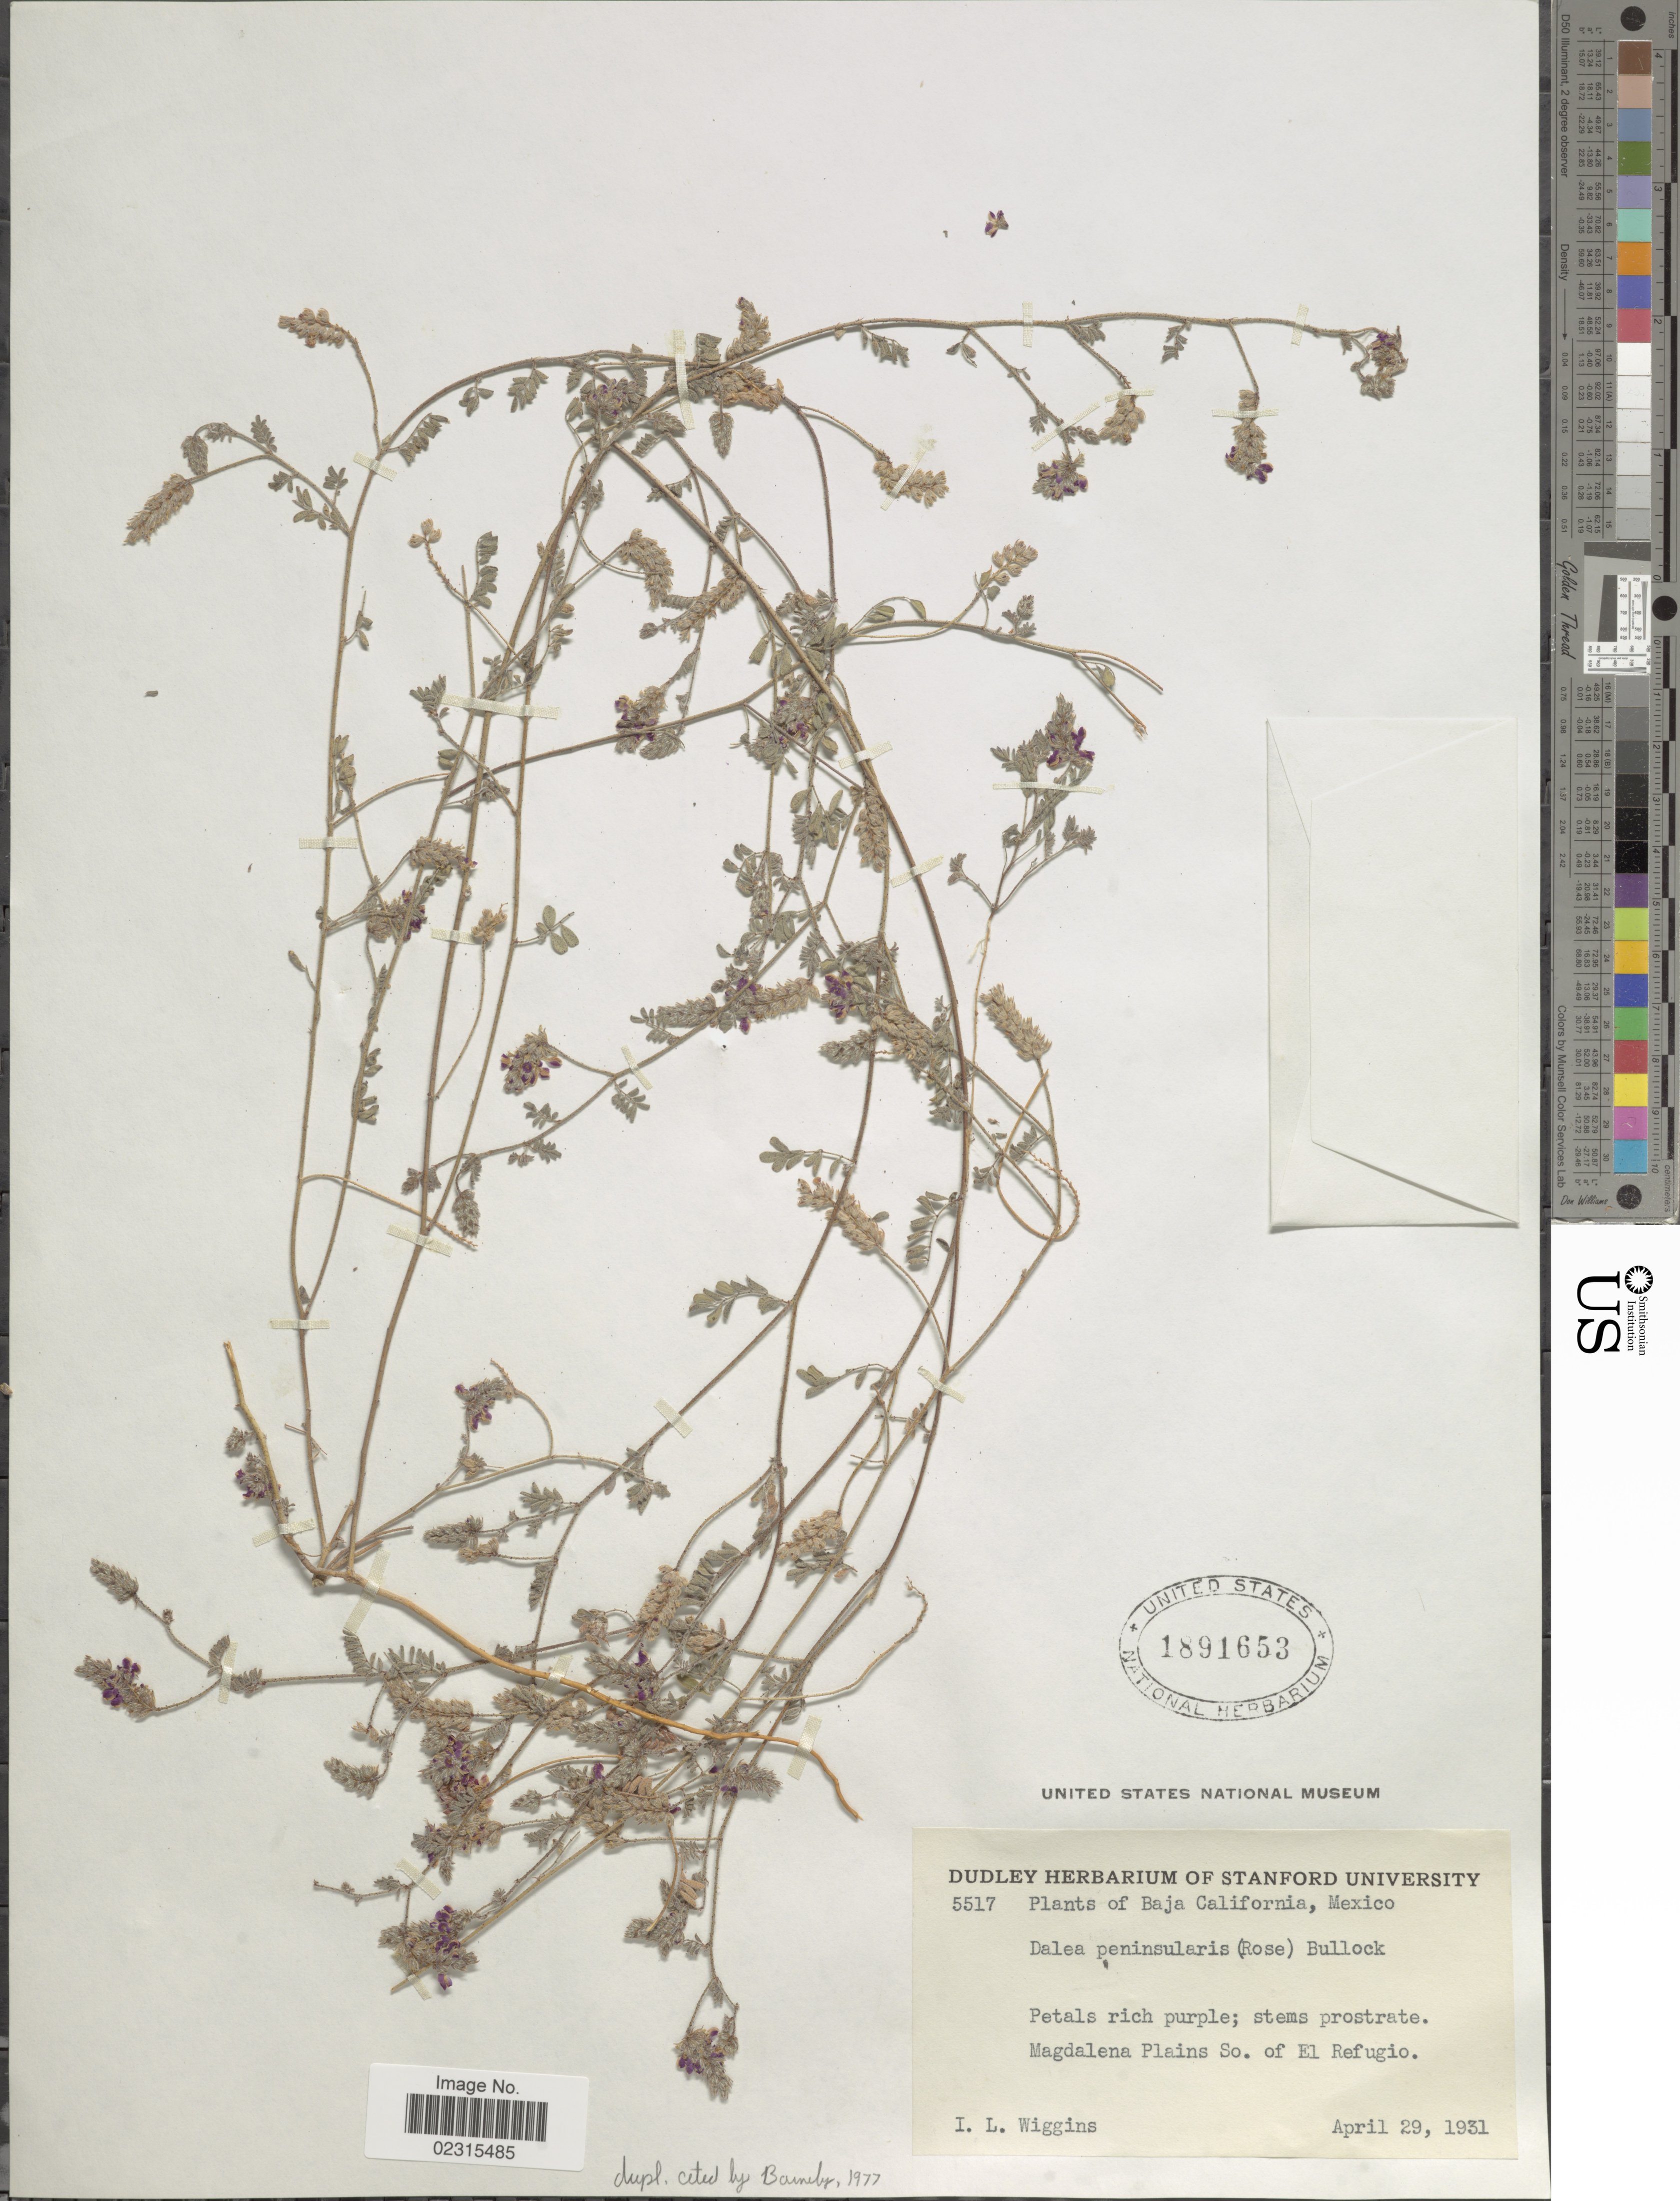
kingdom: Plantae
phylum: Tracheophyta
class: Magnoliopsida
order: Fabales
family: Fabaceae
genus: Marina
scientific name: Marina peninsularis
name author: (Rose) Barneby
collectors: I. L. Wiggins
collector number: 5517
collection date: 1931-04-29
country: Mexico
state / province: Baja California Norte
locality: Magdalena Plains So. of El Refugio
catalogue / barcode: US 1891653